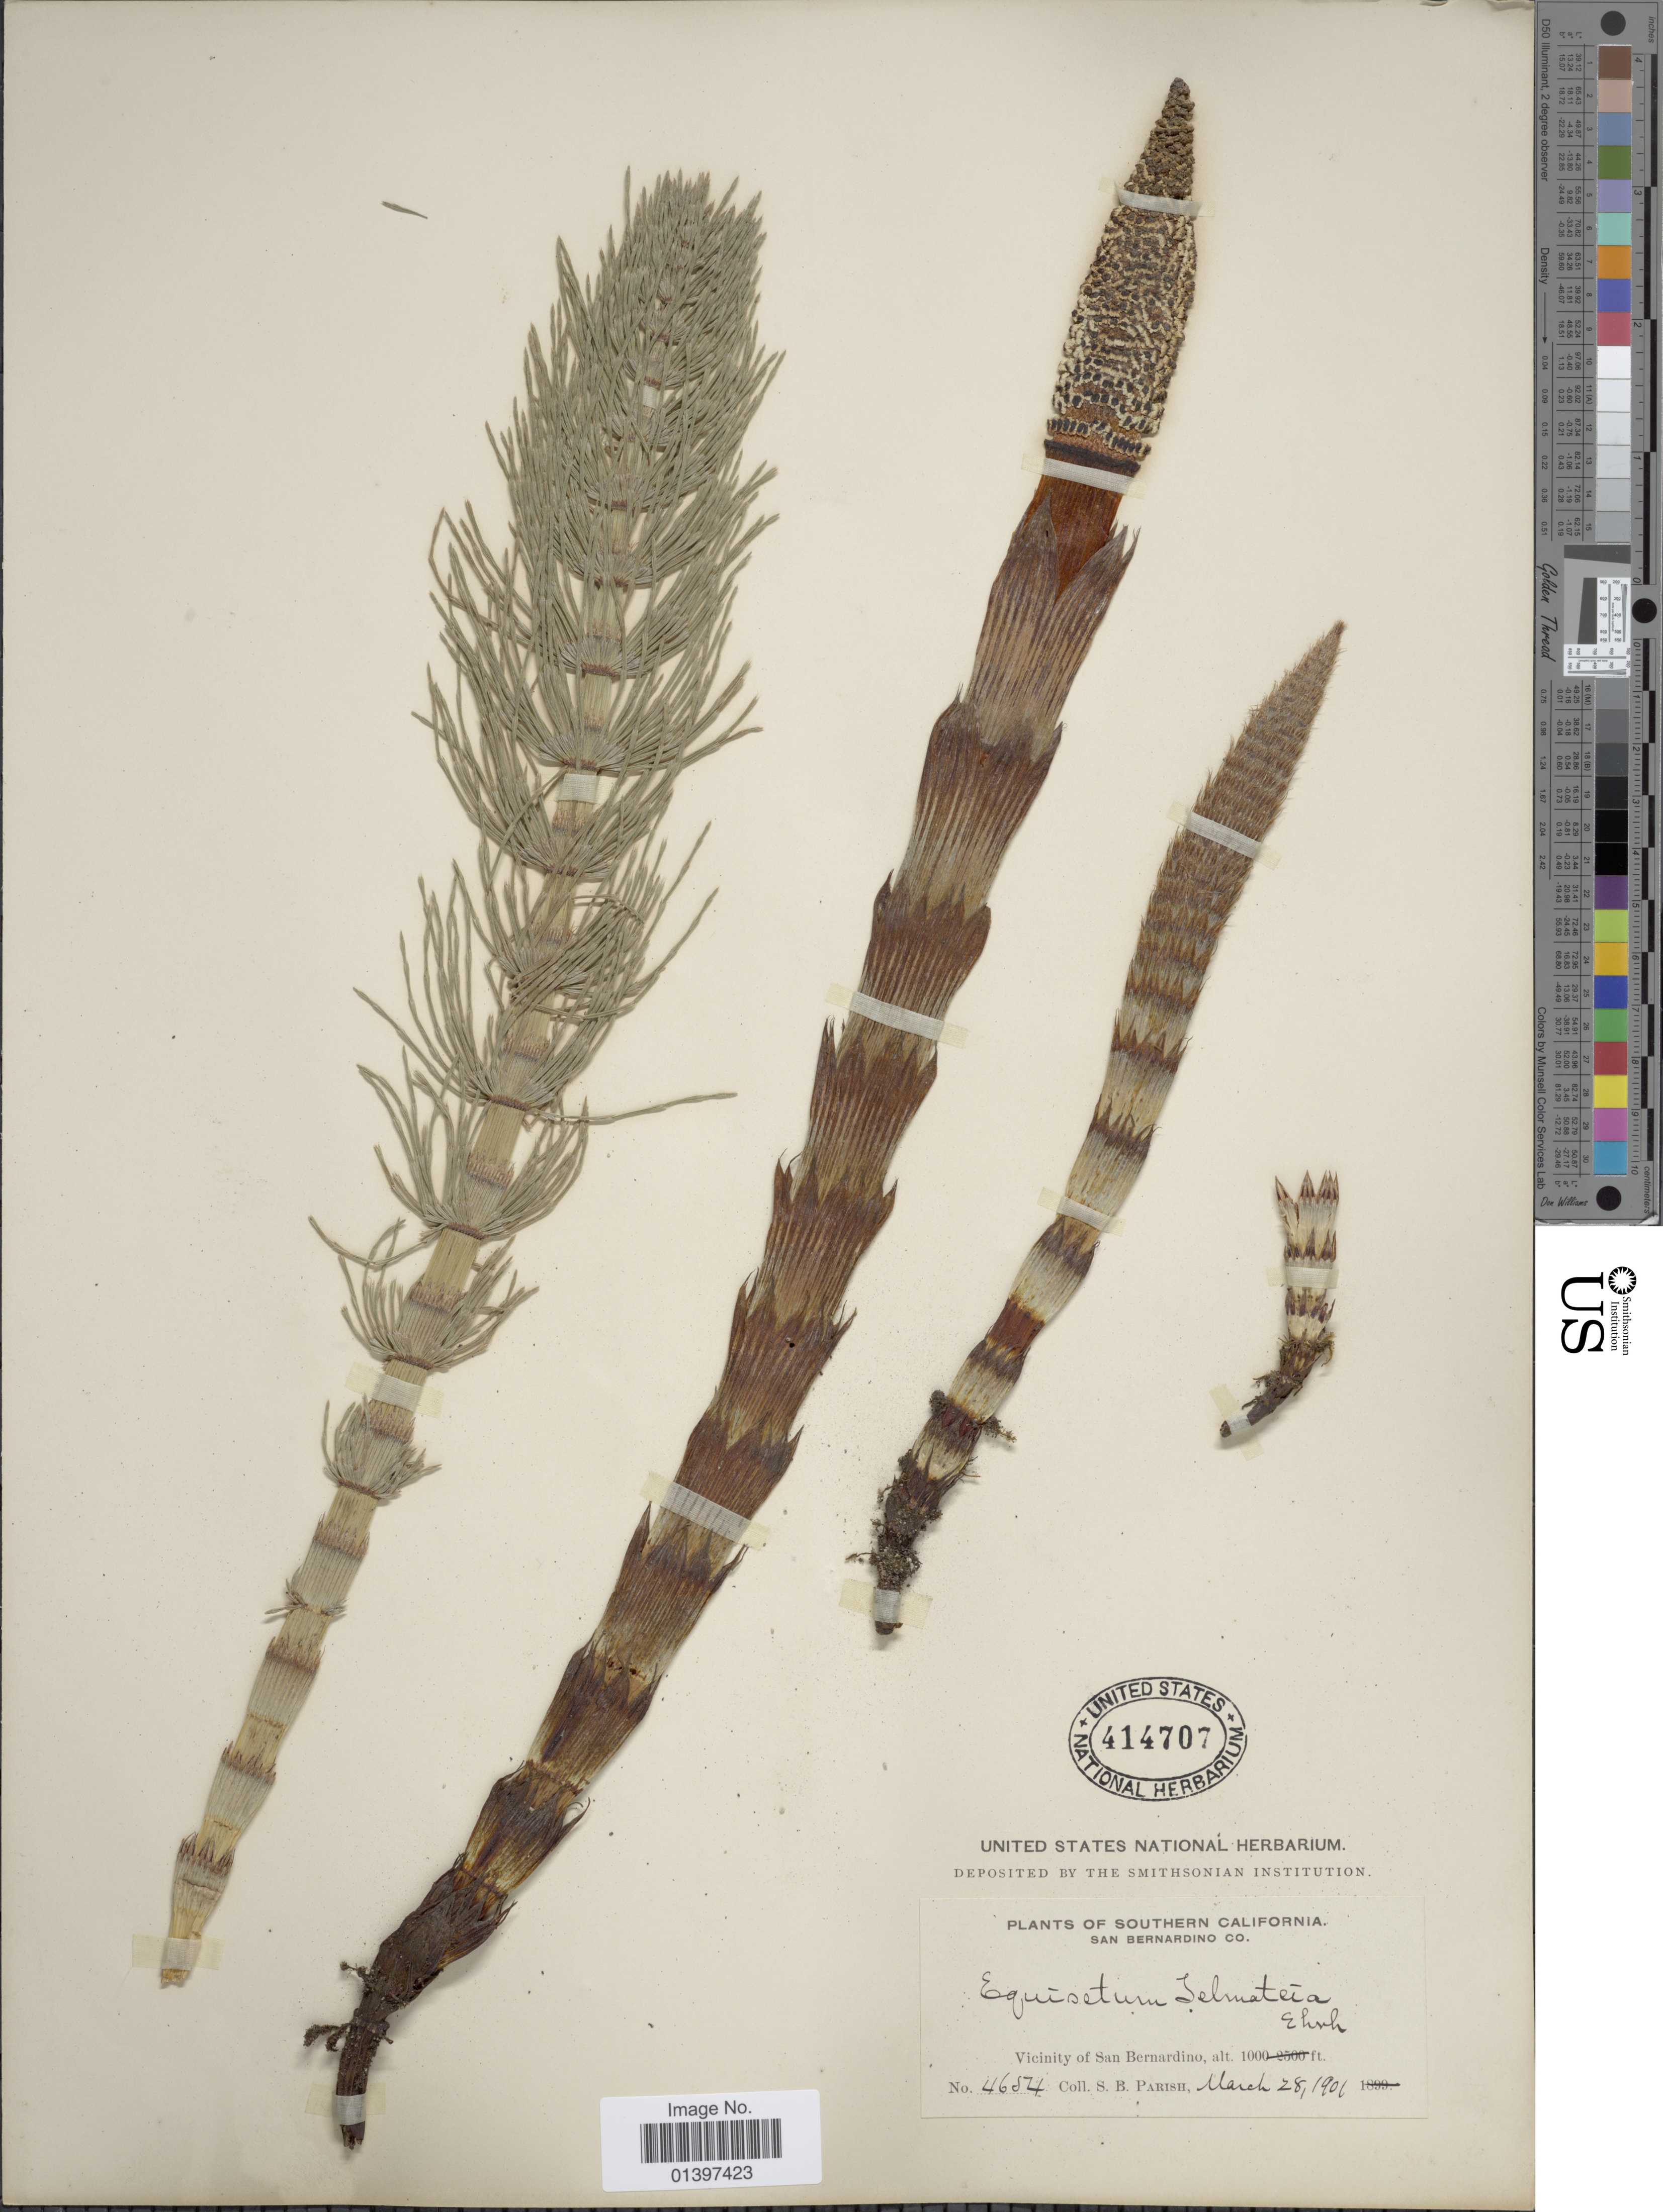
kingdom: Plantae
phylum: Tracheophyta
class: Polypodiopsida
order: Equisetales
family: Equisetaceae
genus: Equisetum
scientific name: Equisetum telmateia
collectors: S. B. Parish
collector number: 4654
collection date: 1901-03-28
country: United States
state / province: California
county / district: San Bernardino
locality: Southern California, San Bernardino Co., Vicinity of San Bernardino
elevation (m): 305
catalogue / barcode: US 414707